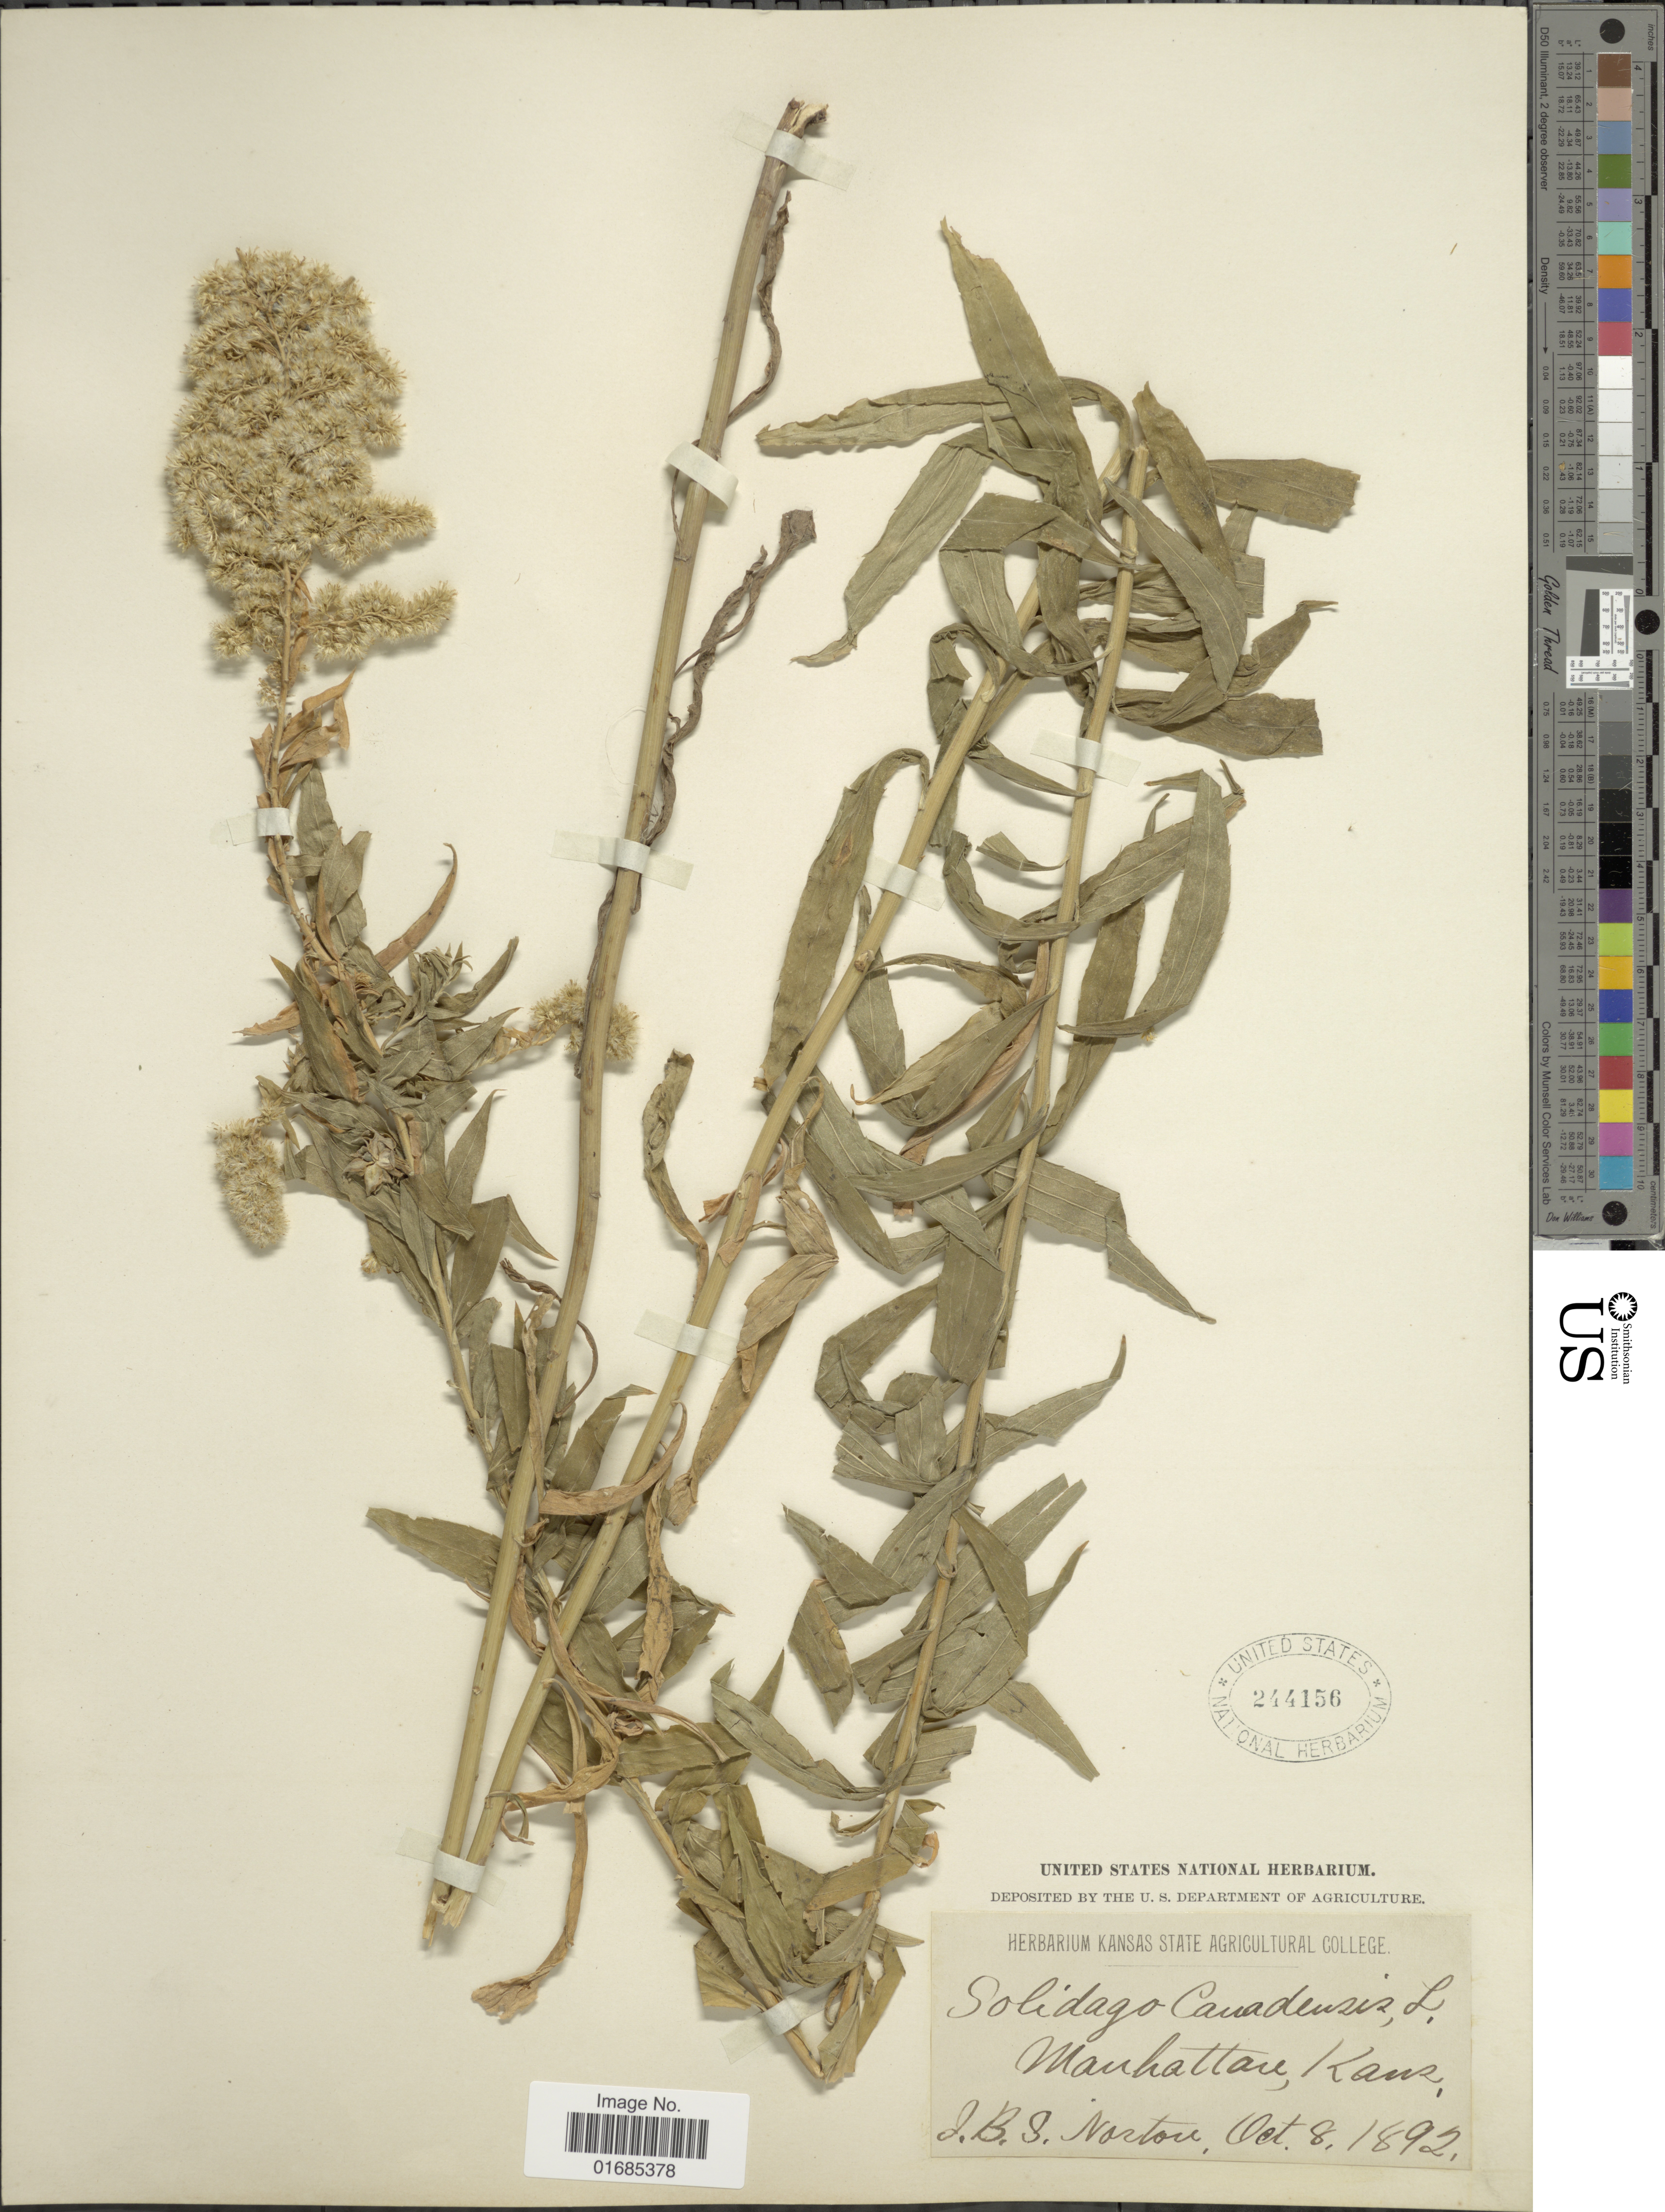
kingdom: Plantae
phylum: Tracheophyta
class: Magnoliopsida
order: Asterales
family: Asteraceae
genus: Solidago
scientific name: Solidago canadensis var. gilvocanescens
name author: Rydb.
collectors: J. B. S. Norton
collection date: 1892-10-08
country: United States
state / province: Kansas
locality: Manhattan.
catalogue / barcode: US 244156